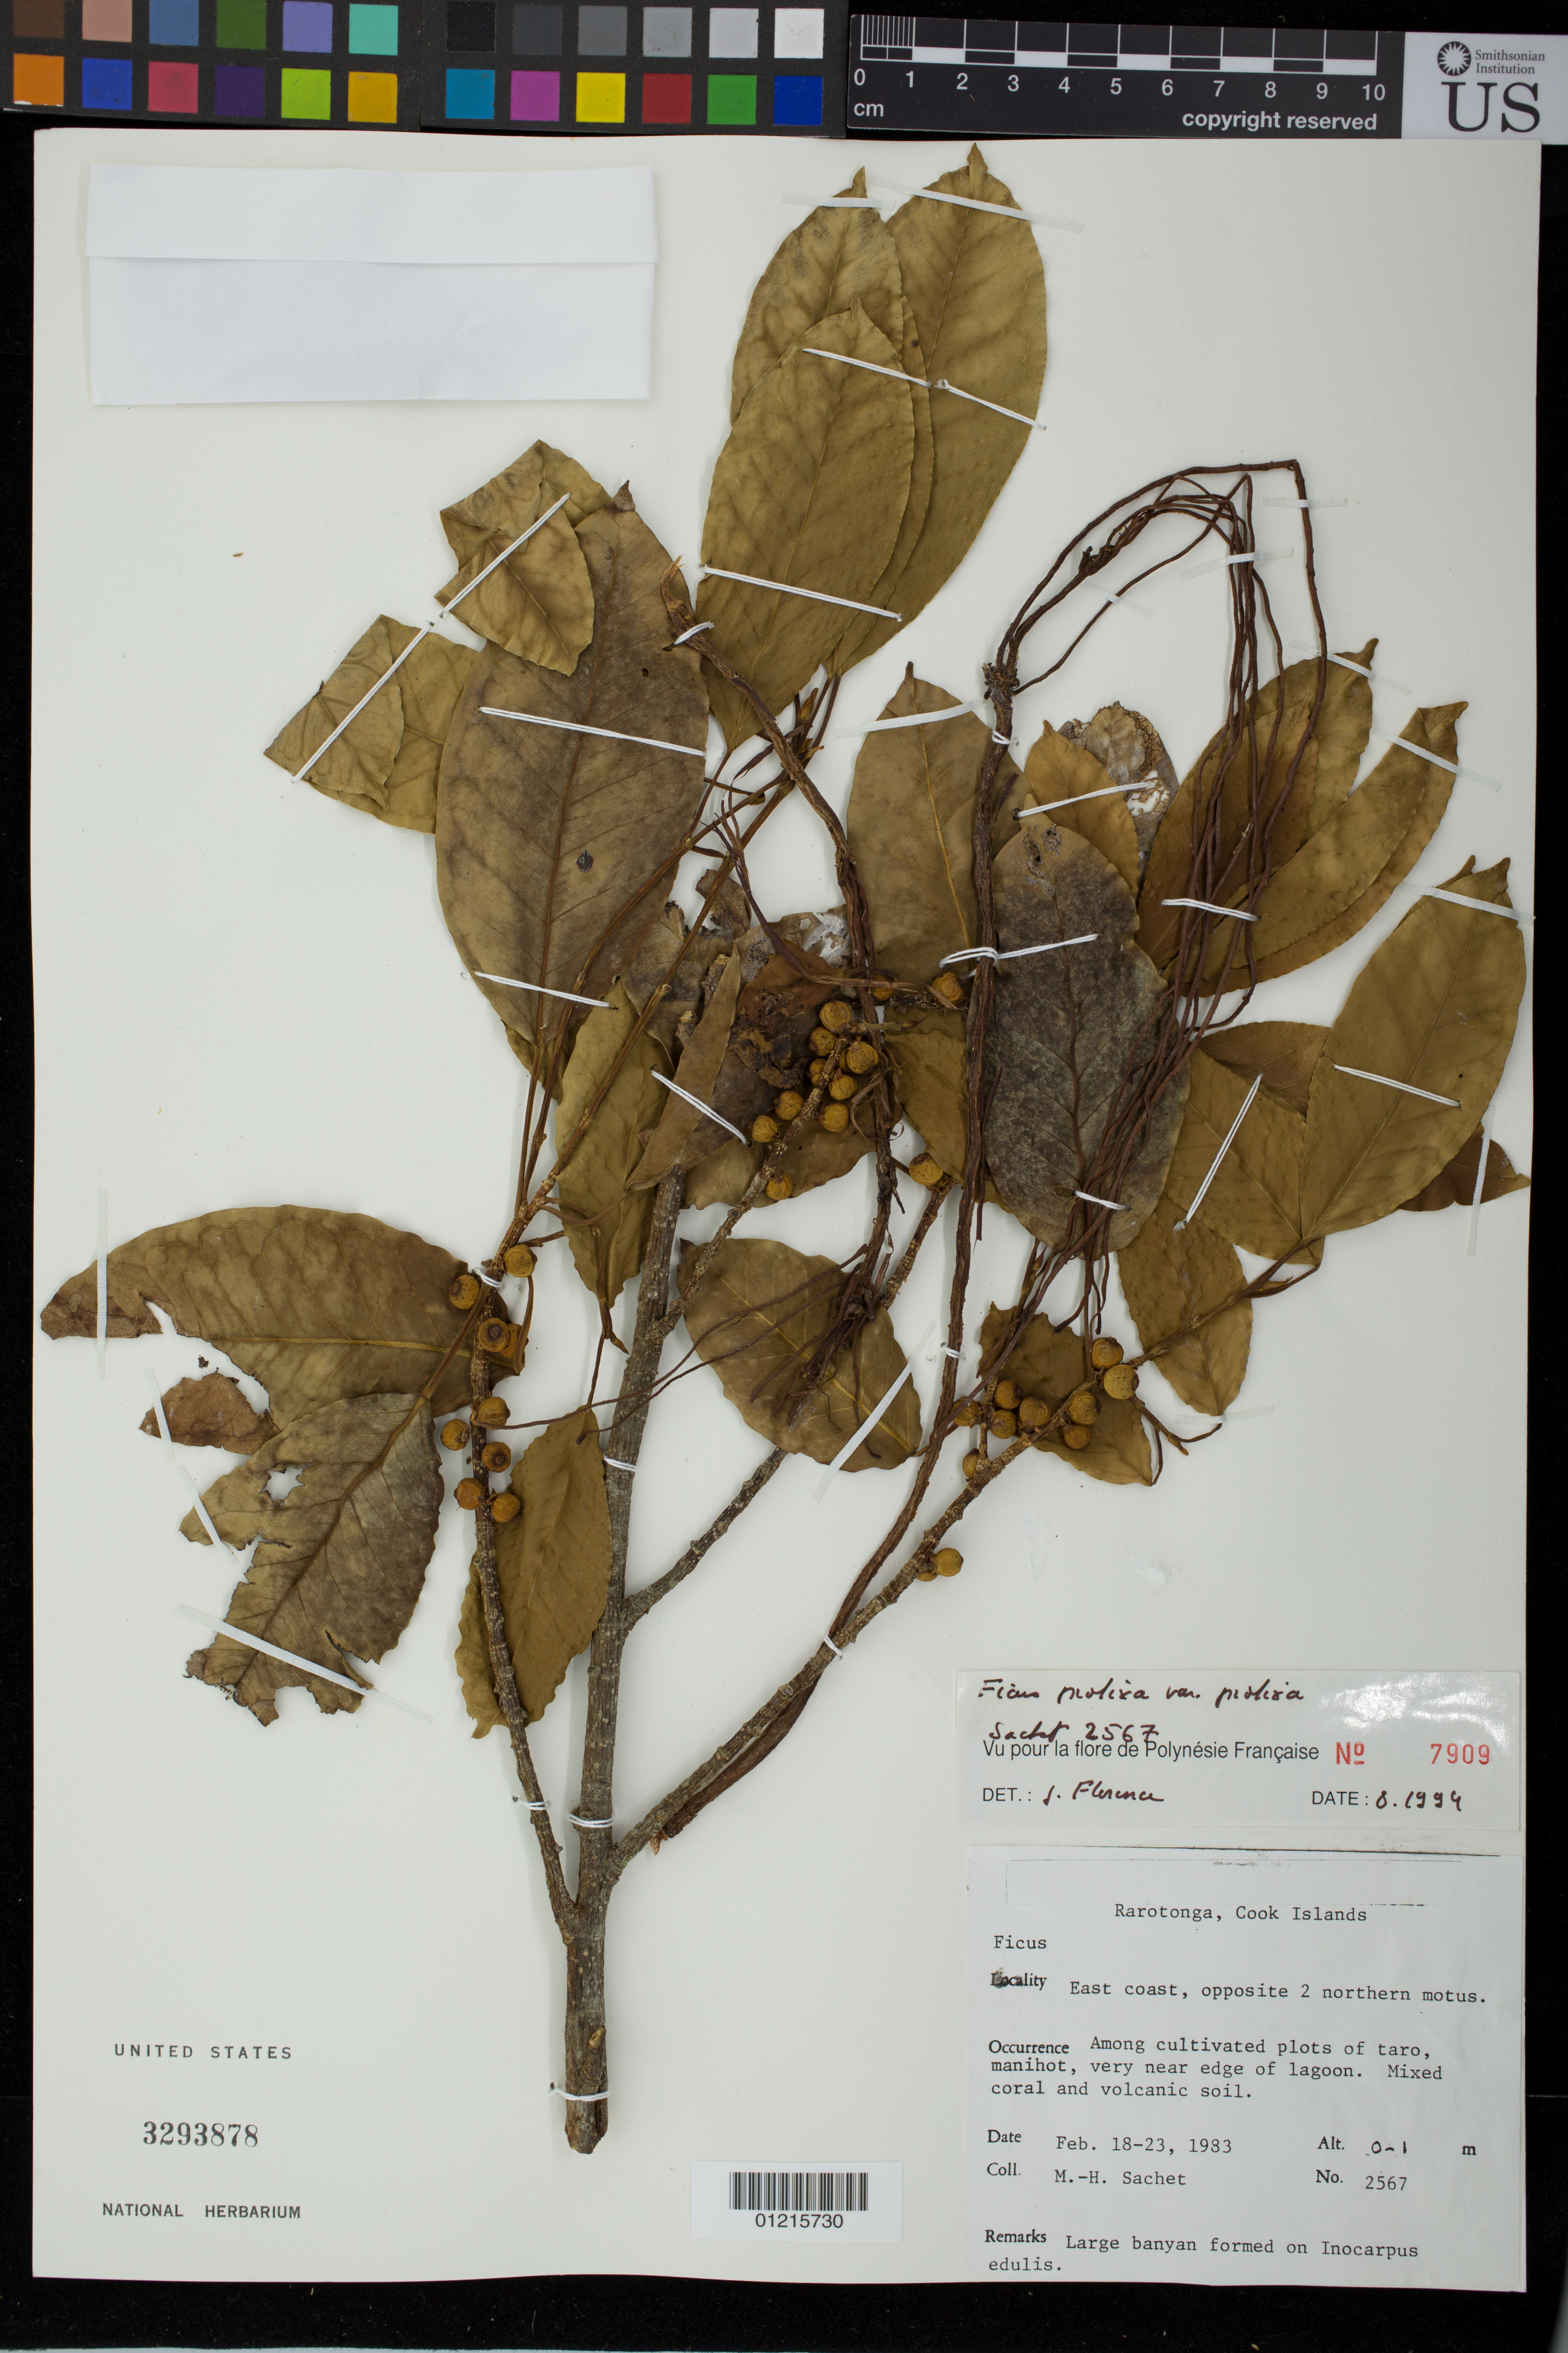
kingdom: Plantae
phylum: Tracheophyta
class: Magnoliopsida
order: Rosales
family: Moraceae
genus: Ficus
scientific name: Ficus prolixa var. prolixa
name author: G. Forst.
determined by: Florence, J.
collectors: M.-H. Sachet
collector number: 2567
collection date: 1993-02-18/1993-02-23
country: Cook Islands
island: Rarotonga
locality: Very near edge of lagoon, East coast, opposite 2 northern motus.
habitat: Among cultivated plots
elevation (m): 0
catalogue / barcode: US 3293878